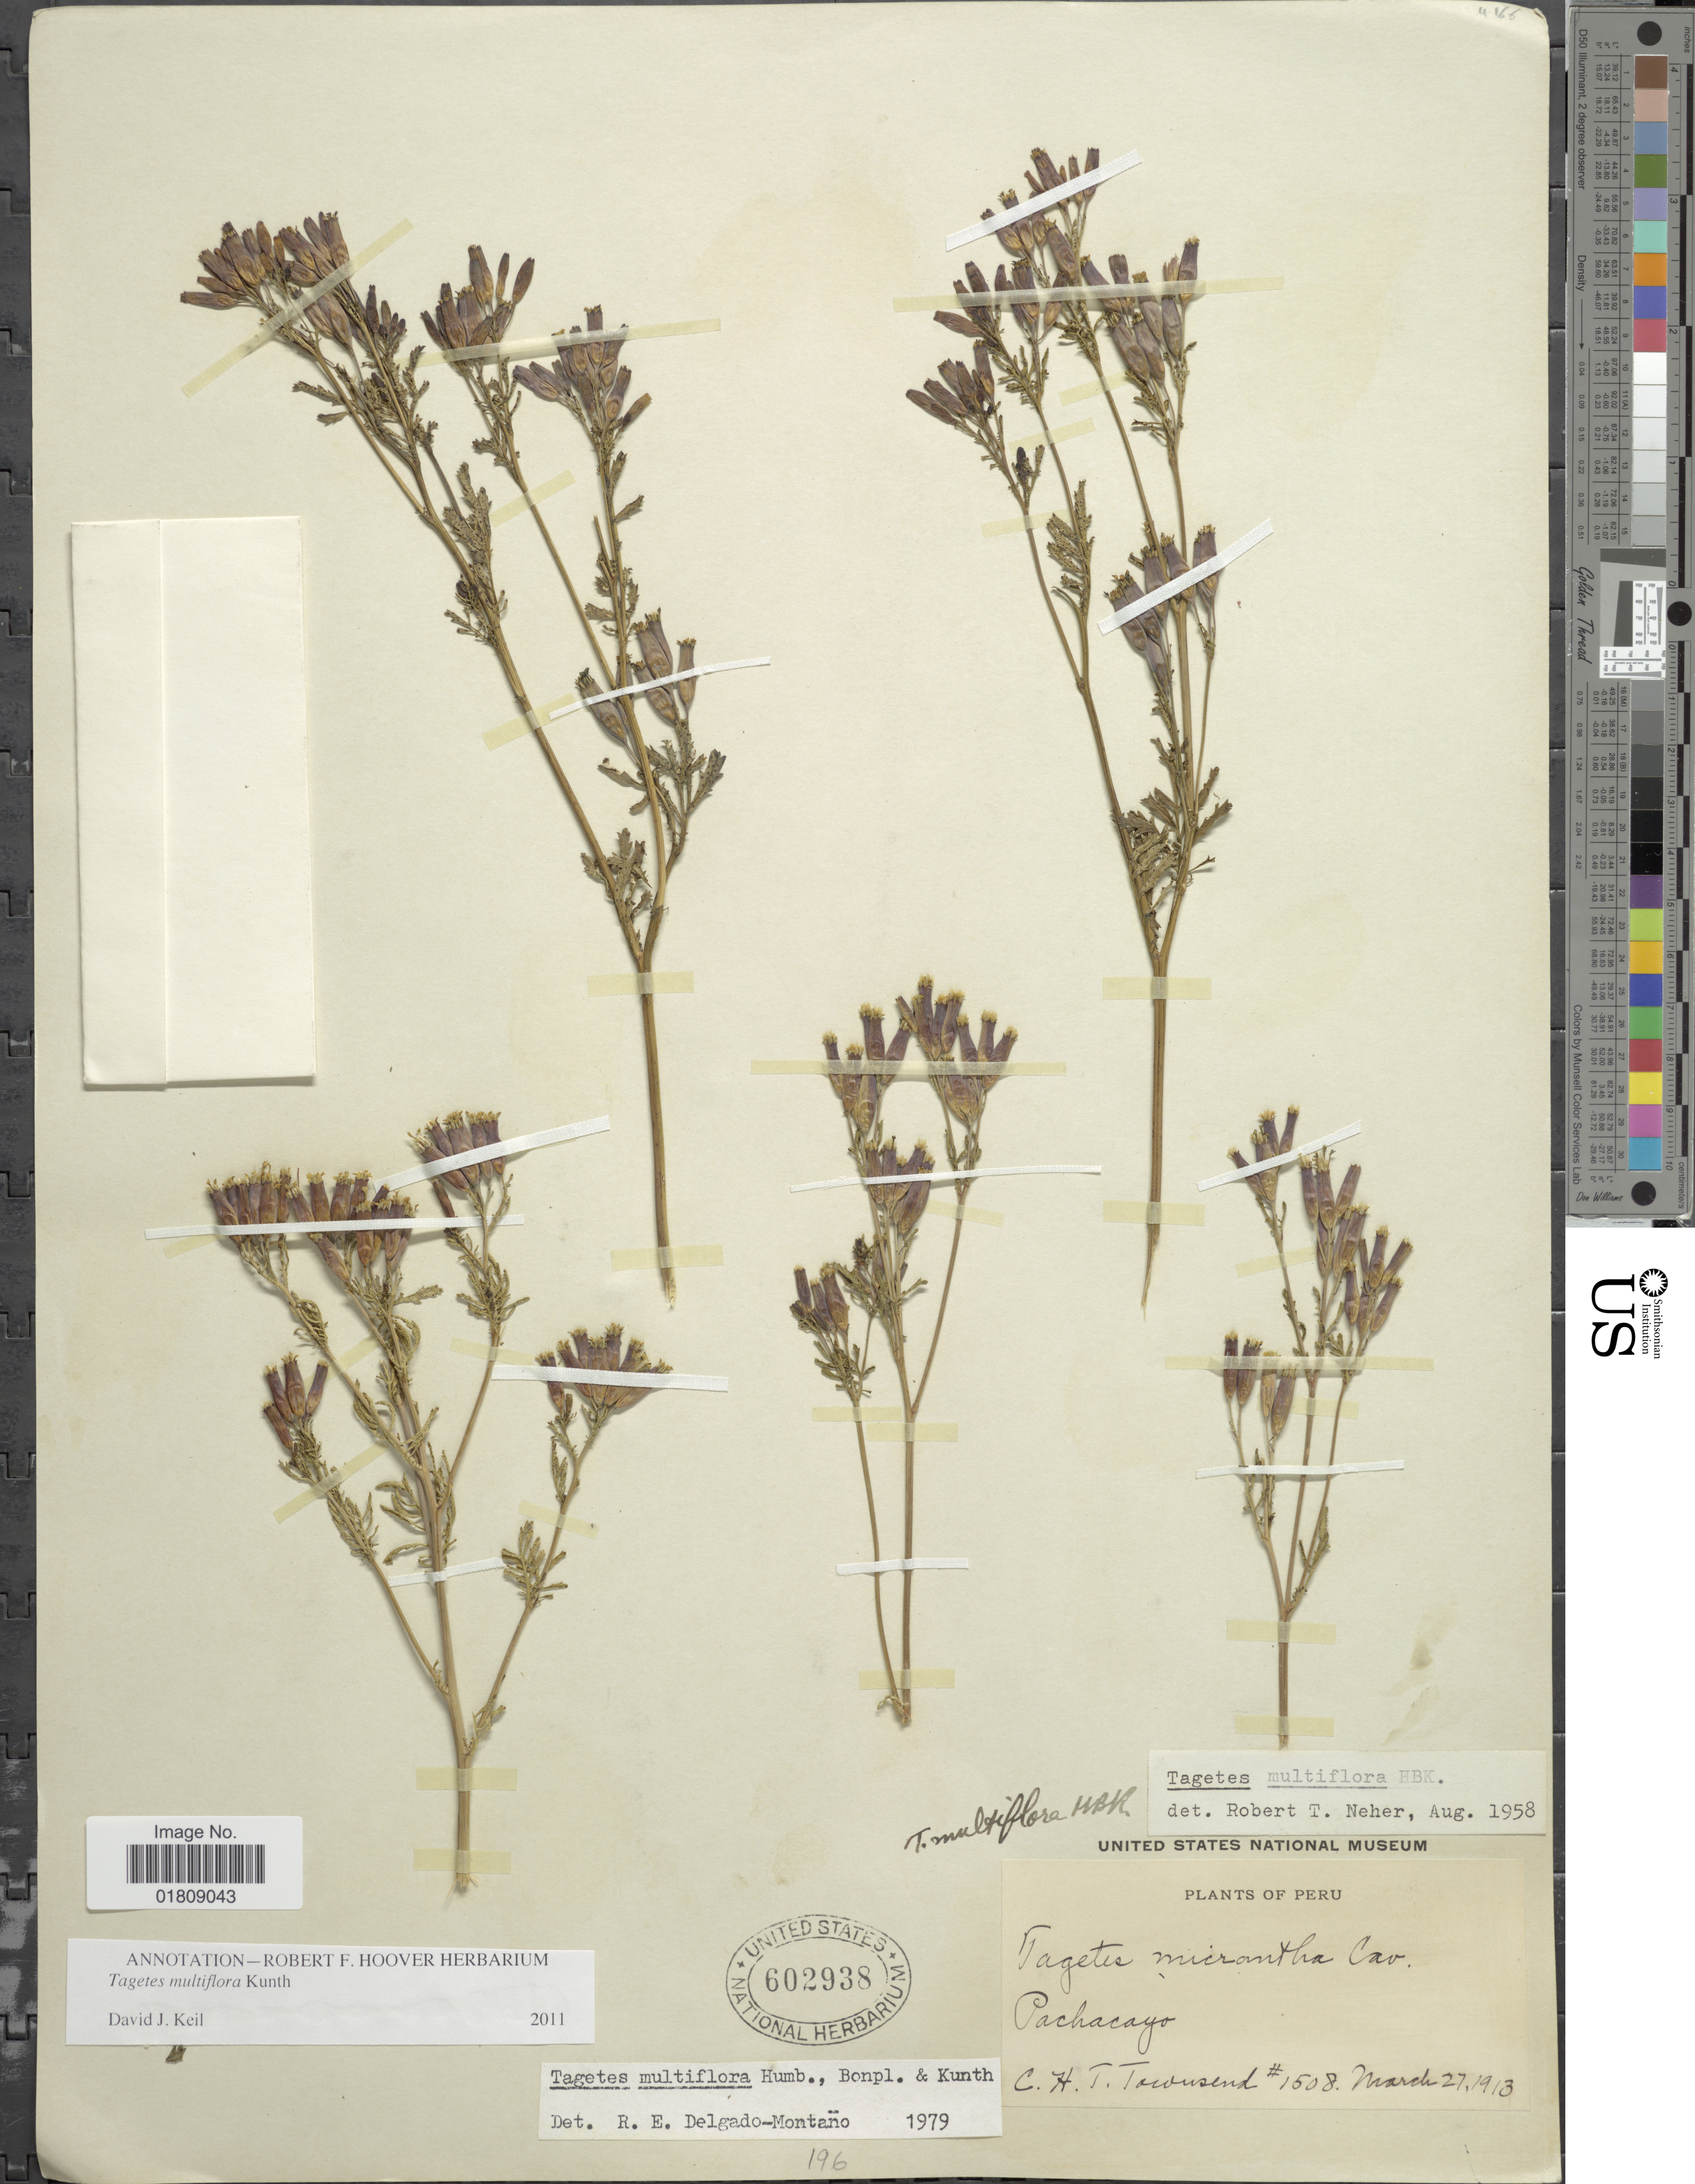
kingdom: Plantae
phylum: Tracheophyta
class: Magnoliopsida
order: Asterales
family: Asteraceae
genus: Tagetes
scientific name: Tagetes multiflora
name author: Kunth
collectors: C. H. T. Townsend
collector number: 1508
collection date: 1913-03-27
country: Peru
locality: Pachacayo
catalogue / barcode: US 602938